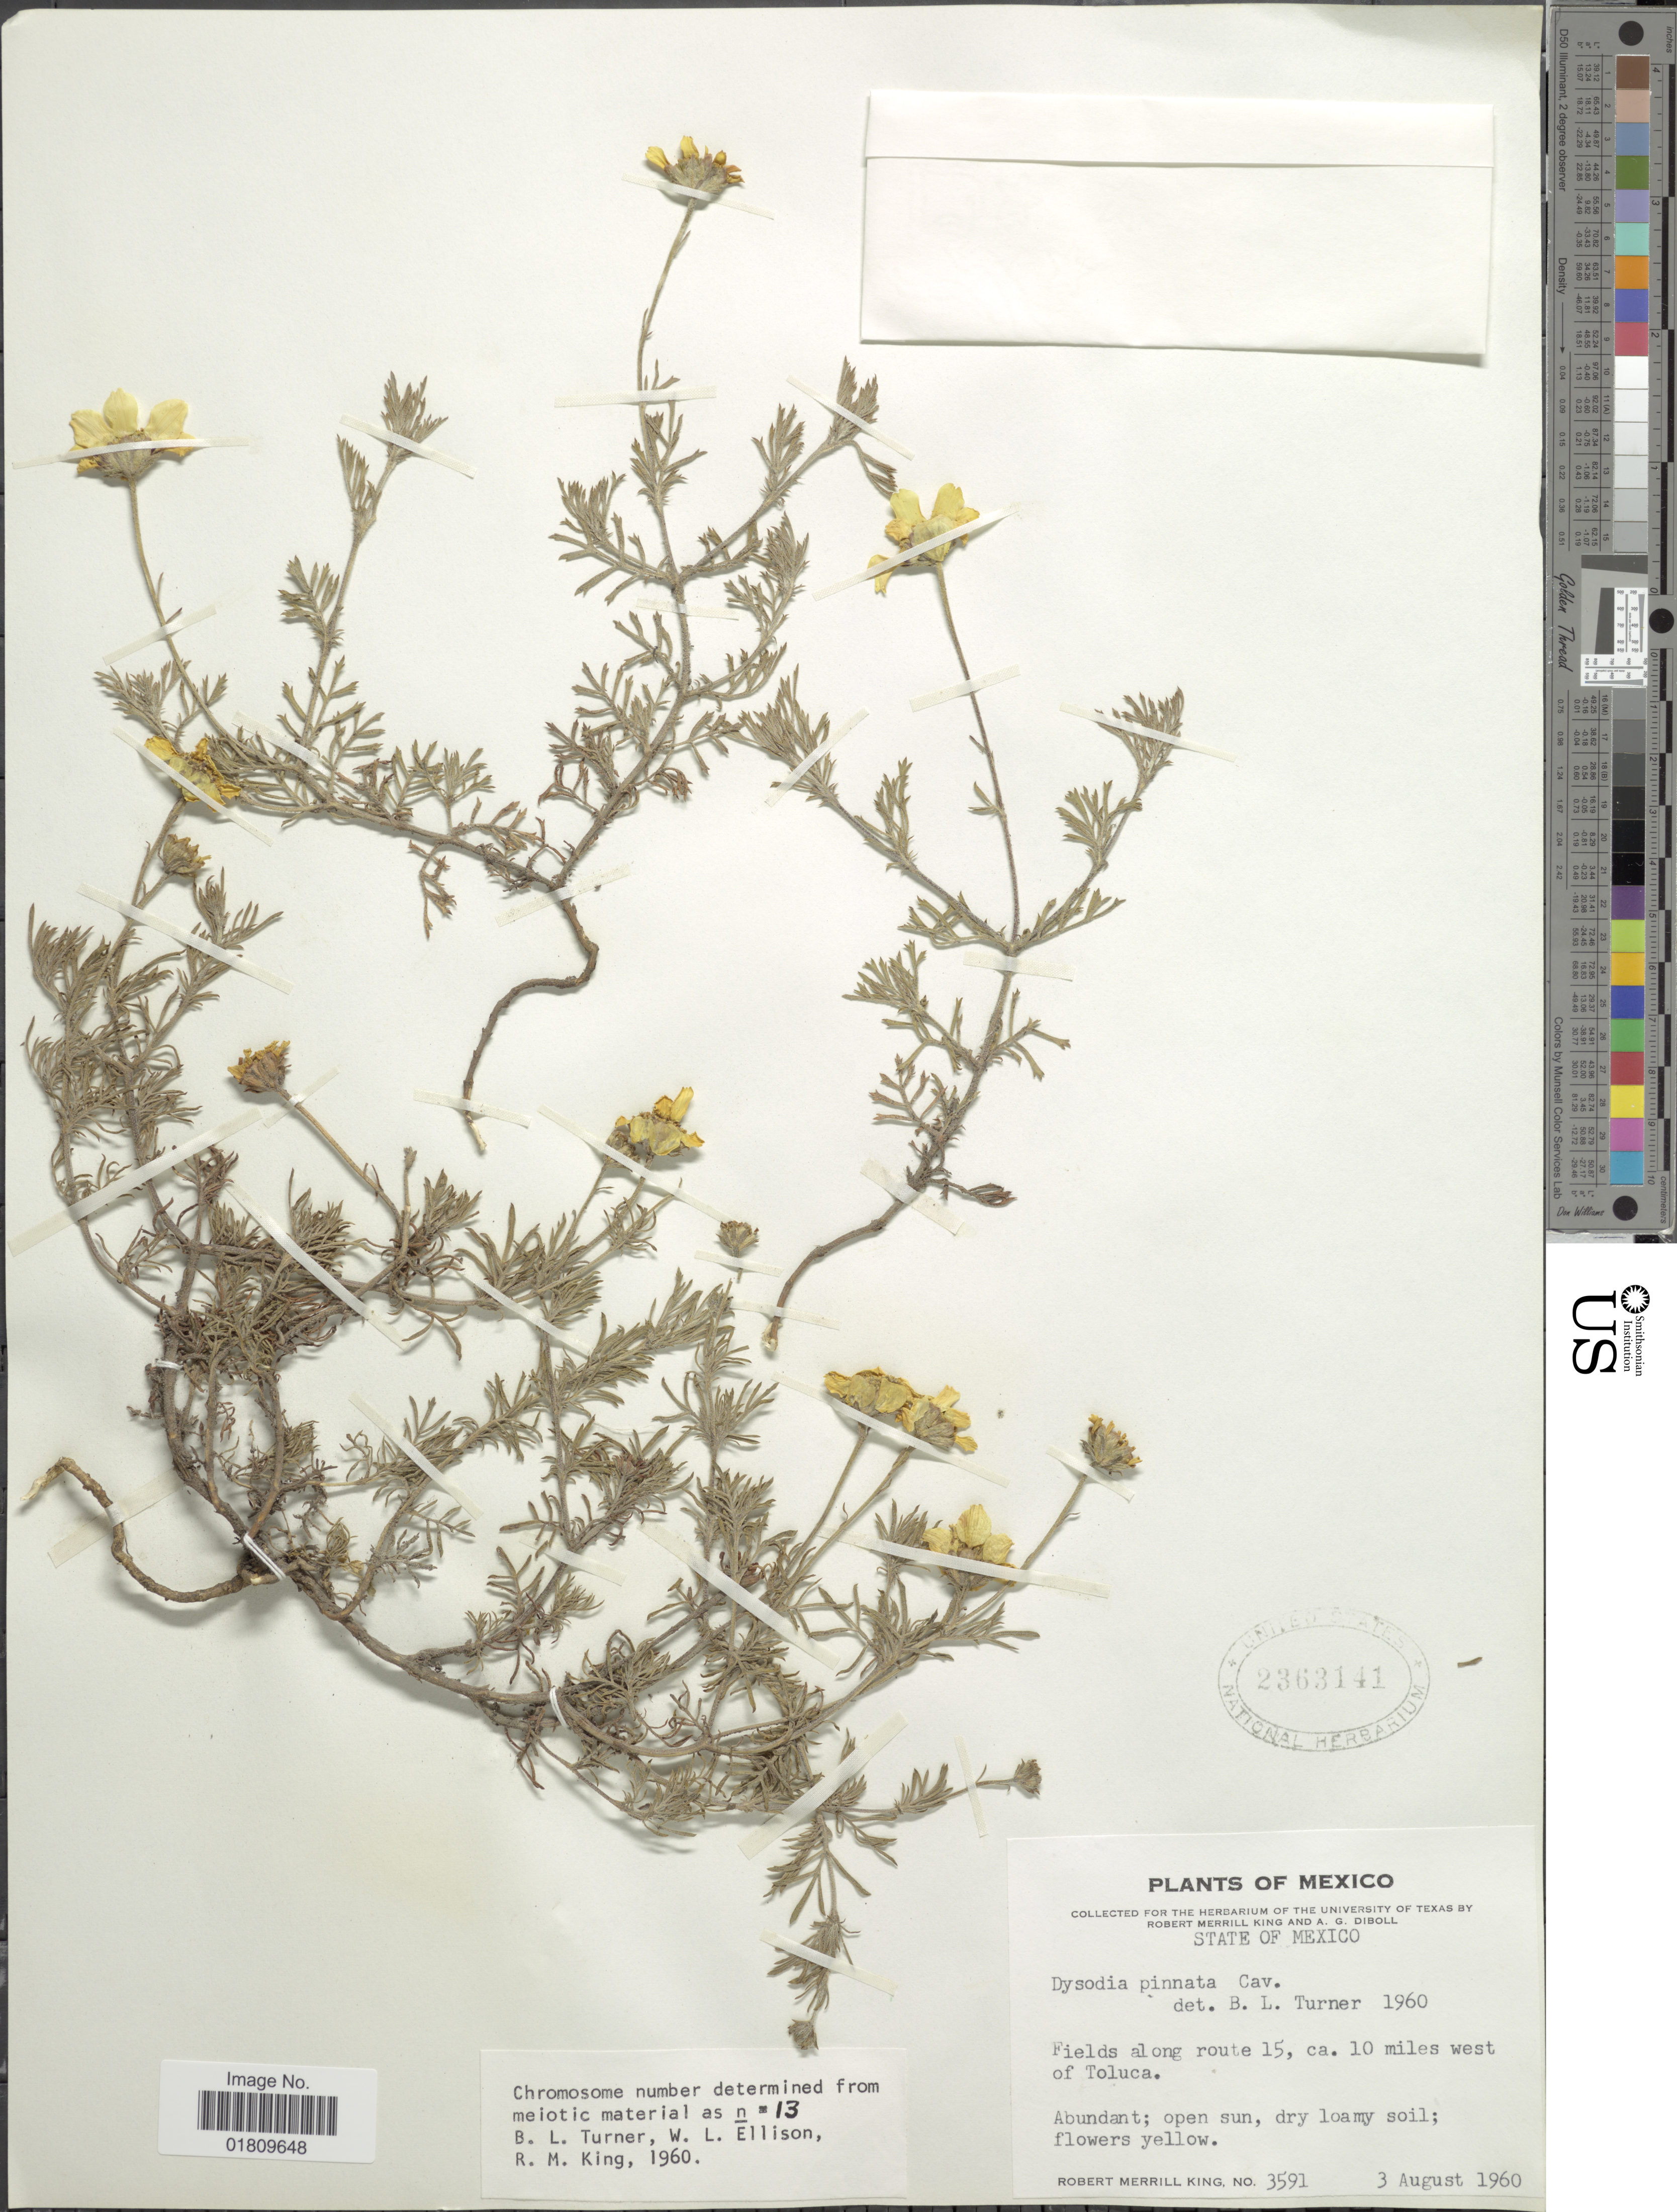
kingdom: Plantae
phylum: Tracheophyta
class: Magnoliopsida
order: Asterales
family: Asteraceae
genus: Dyssodia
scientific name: Dyssodia pinnata var. pinnata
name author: (Cav.) B.L. Rob.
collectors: R. M. King & A. Diboll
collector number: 3591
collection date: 1960-08-03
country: Mexico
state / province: México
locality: Fields along route 15, ca. 10 miles west of Toluca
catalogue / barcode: US 2363141